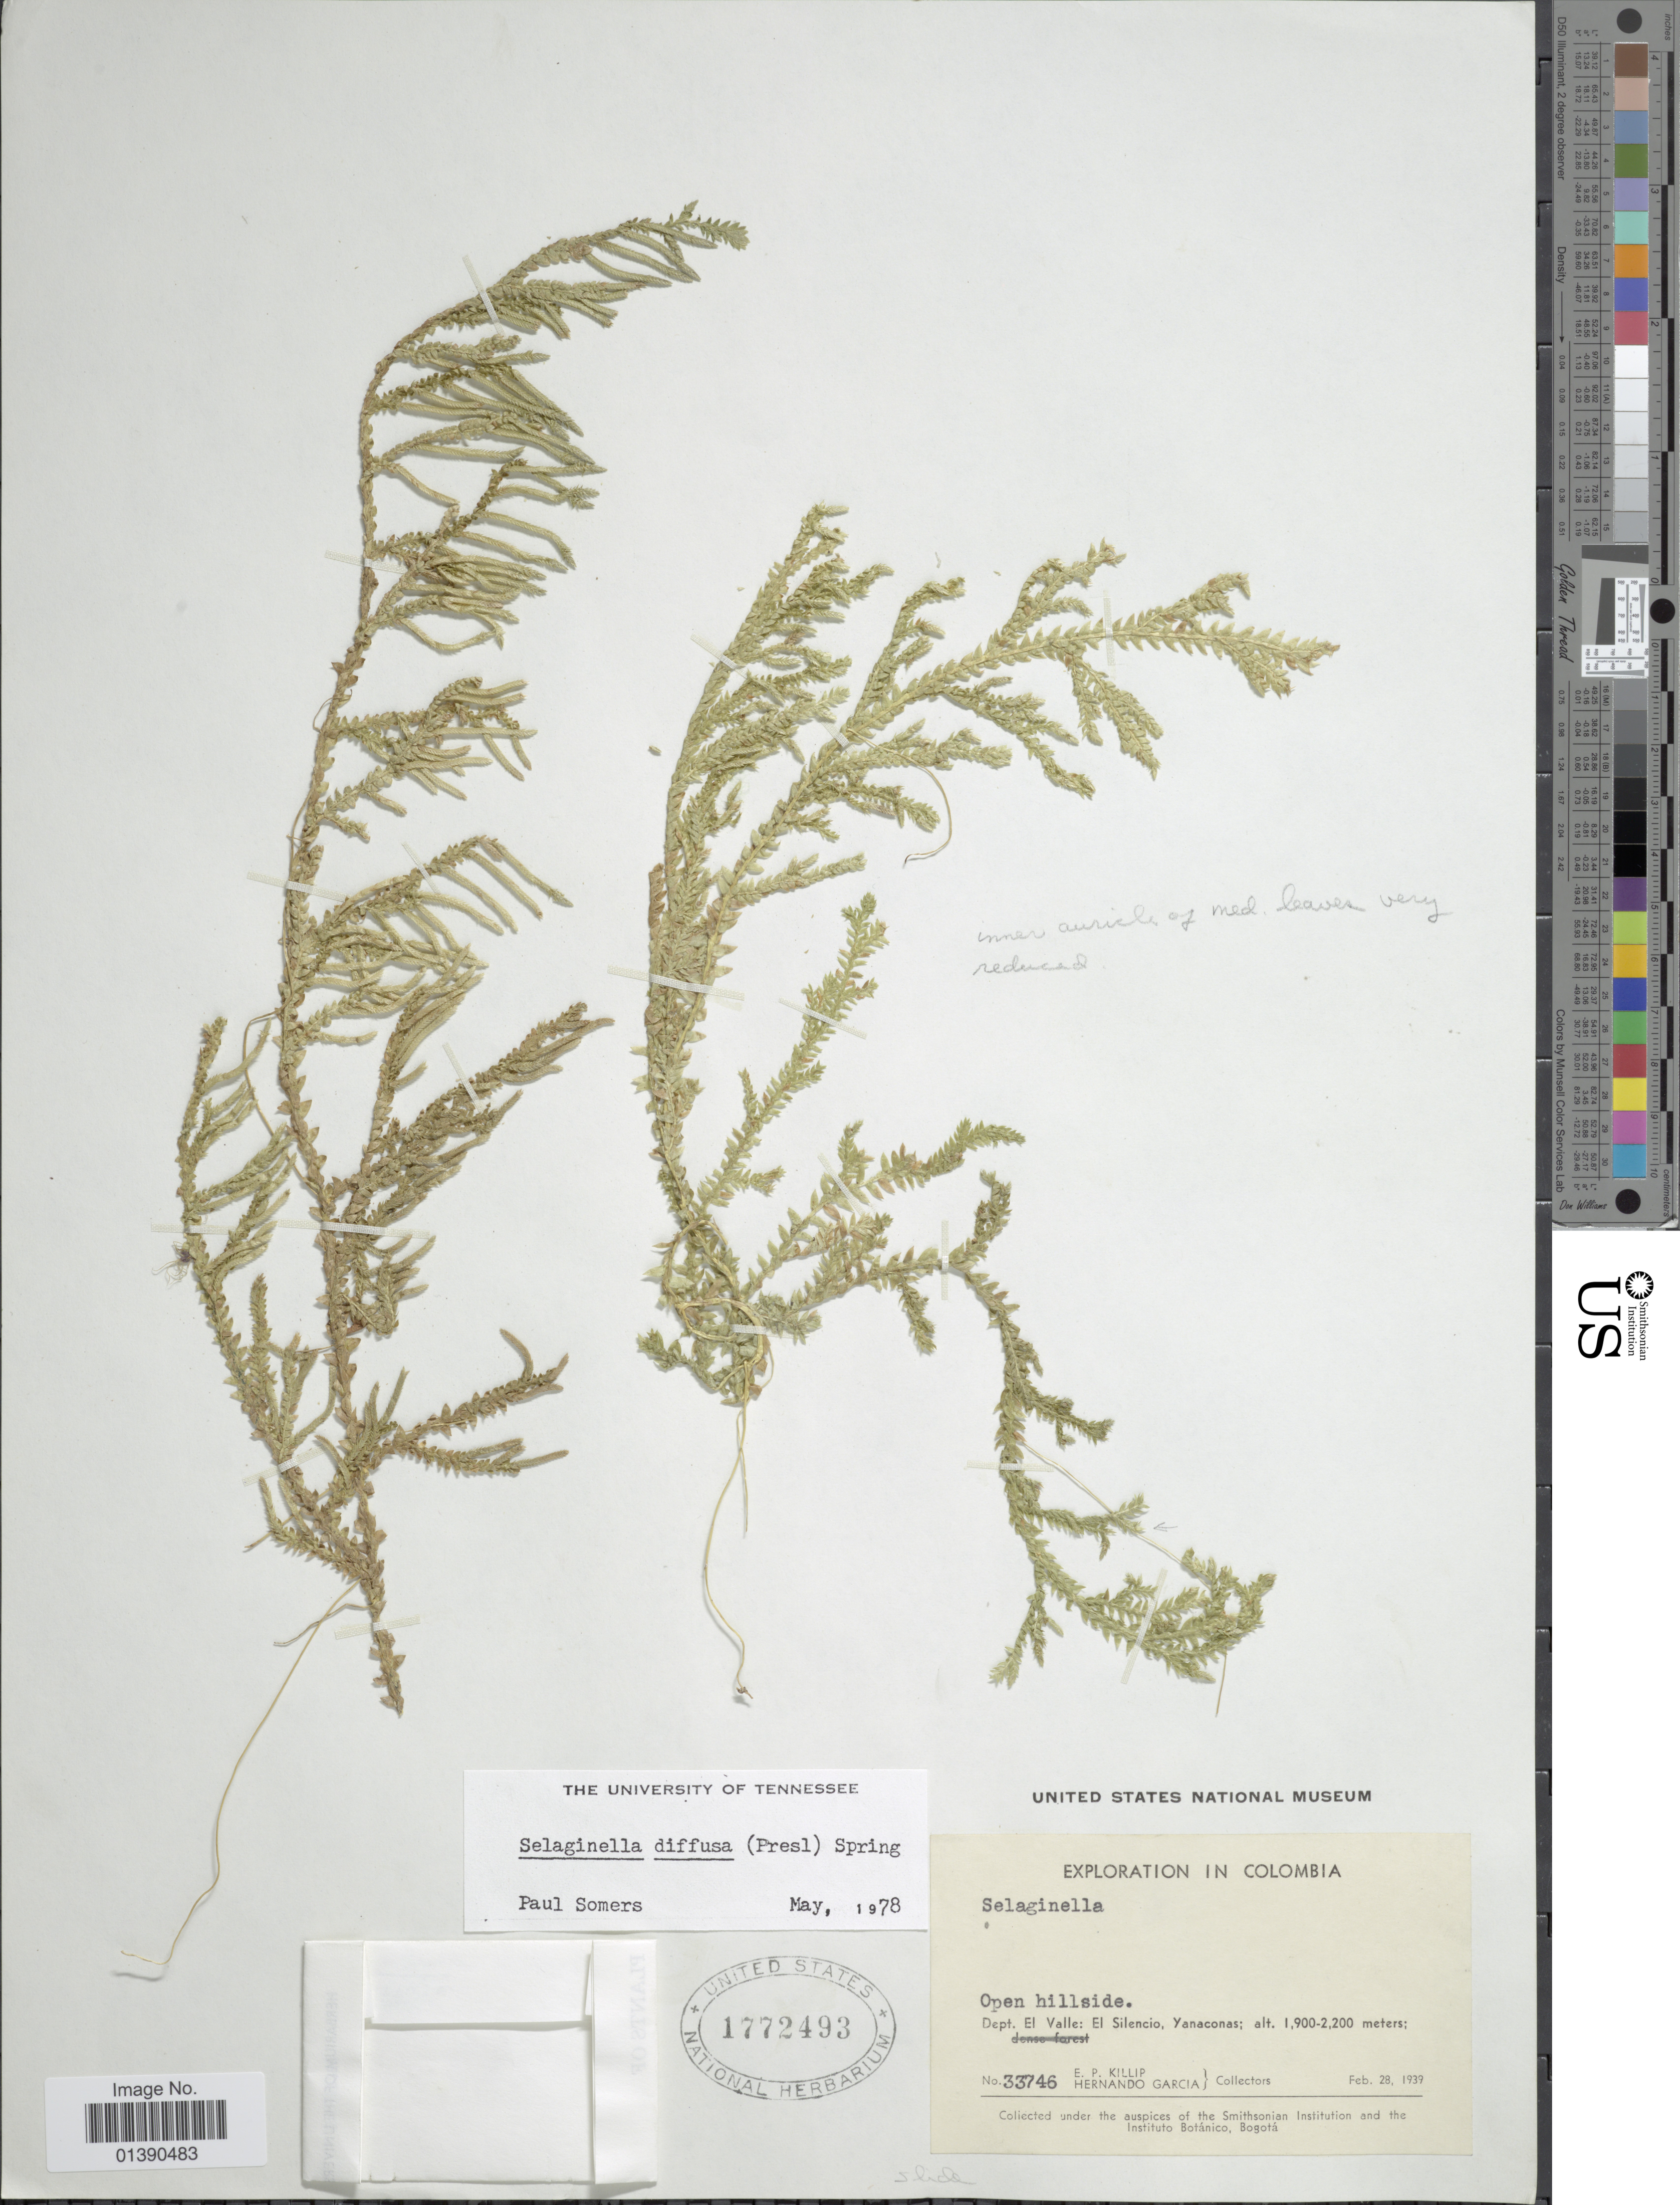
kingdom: Plantae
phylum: Tracheophyta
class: Lycopodiopsida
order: Selaginellales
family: Selaginellaceae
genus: Selaginella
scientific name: Selaginella diffusa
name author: (C. Presl) Spring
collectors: E. P. Killip & H. Garcia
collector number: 33746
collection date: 1939-02-28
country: Colombia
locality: Open hillside, Dept. El Valle: El Silencio, Yanaconas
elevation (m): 1900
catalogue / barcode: US 1772493